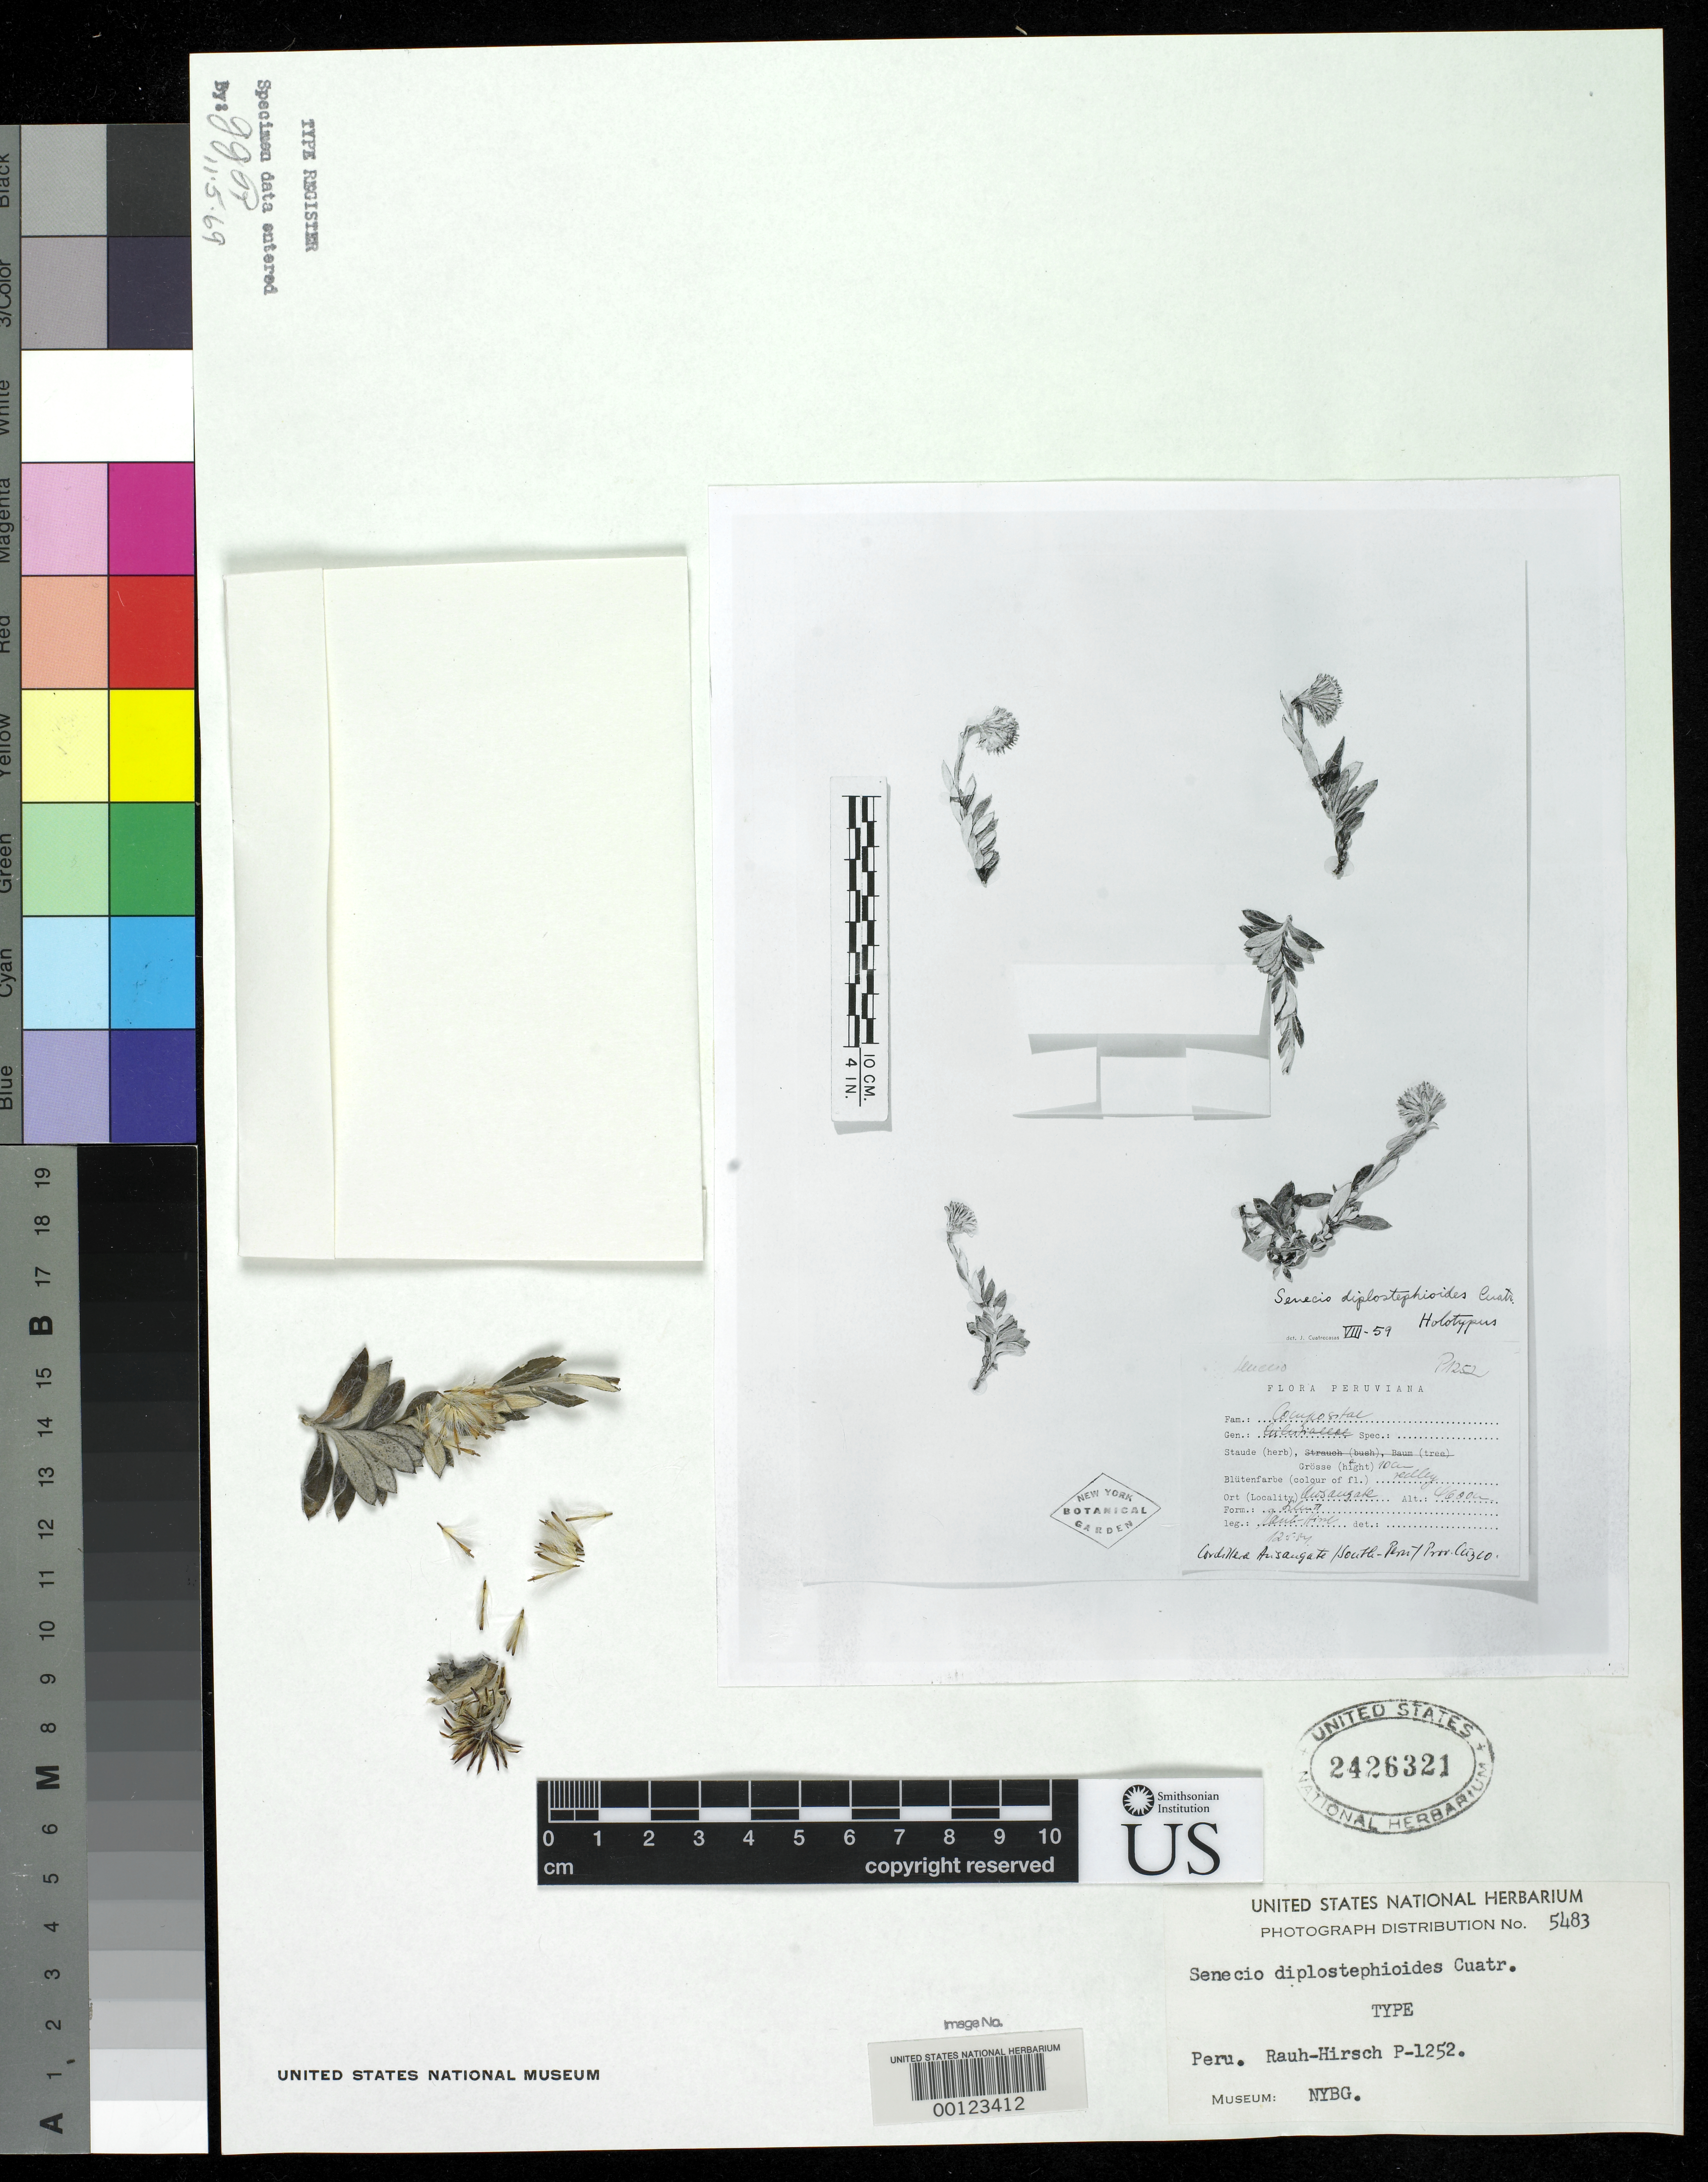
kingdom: Plantae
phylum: Tracheophyta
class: Magnoliopsida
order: Asterales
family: Asteraceae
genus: Senecio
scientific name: Senecio diplostephioides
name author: Cuatrec.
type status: Isotype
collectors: W. Rauh & G. Hirsch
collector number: P1252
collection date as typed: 12 May 1957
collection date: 1957-05-12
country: Peru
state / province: Cusco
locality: Cordillera Ansangate [?]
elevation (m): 4600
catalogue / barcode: US 2426321